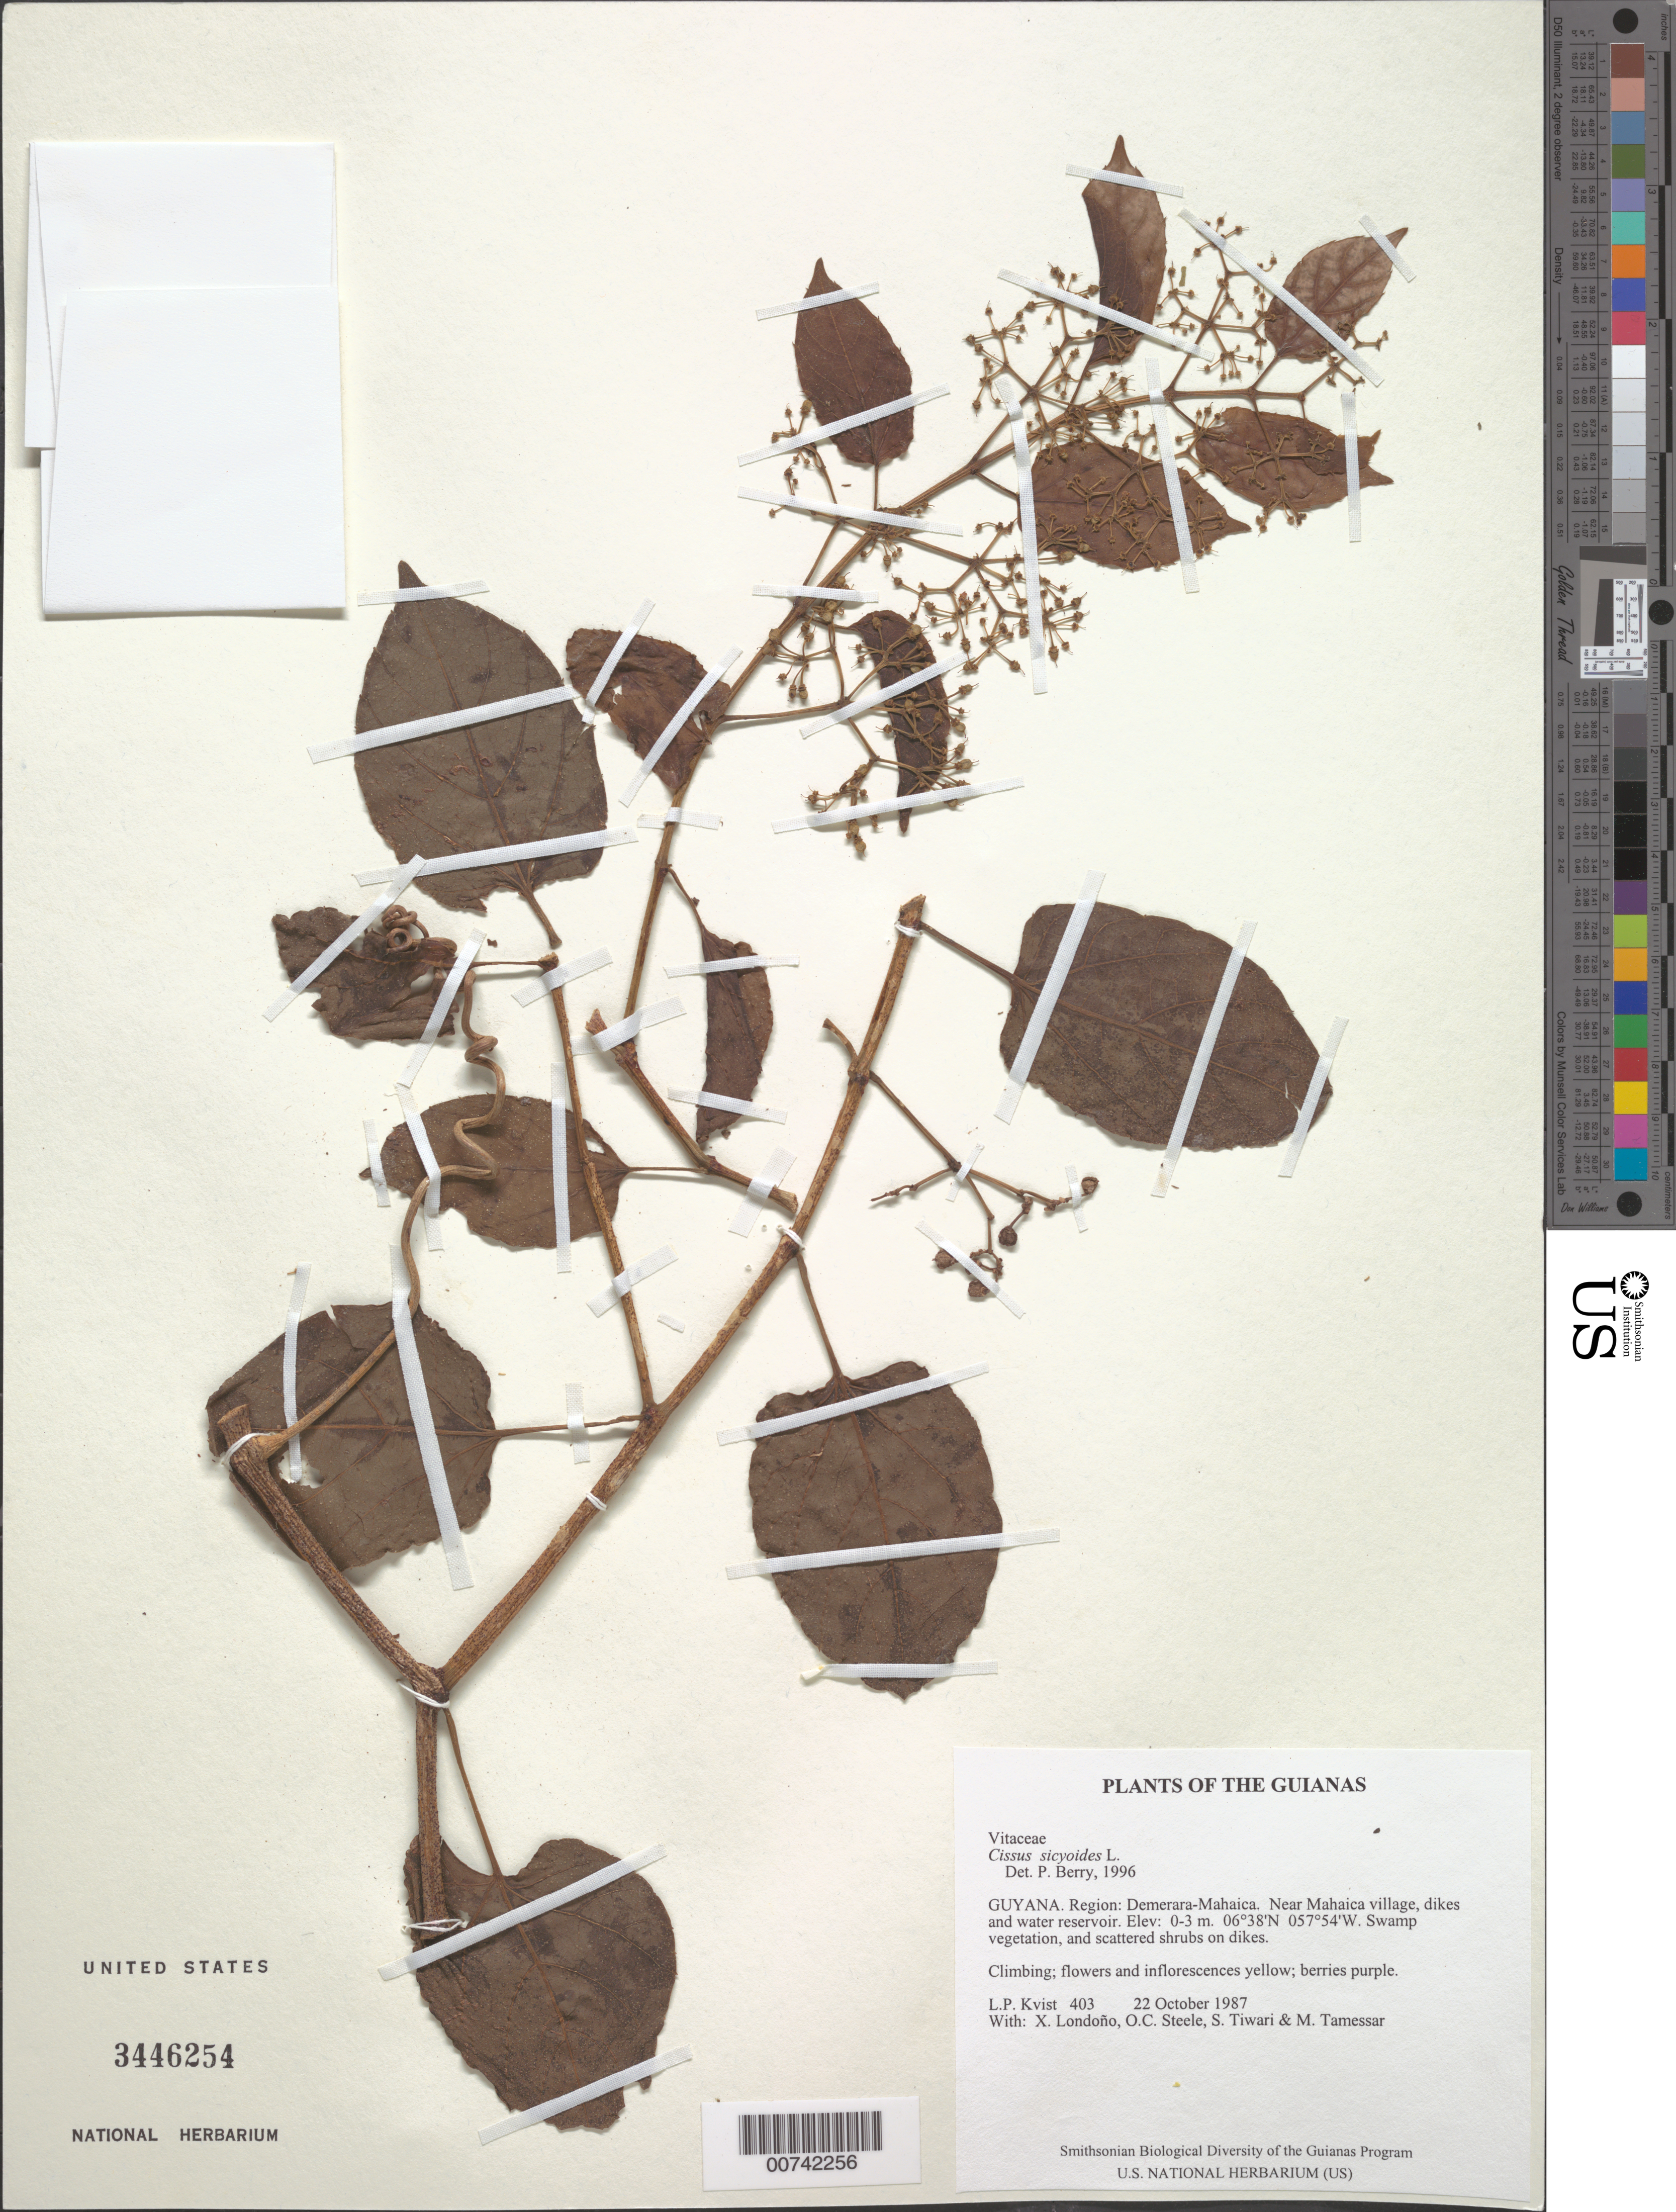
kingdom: Plantae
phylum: Tracheophyta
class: Magnoliopsida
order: Vitales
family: Vitaceae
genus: Cissus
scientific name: Cissus sicyoides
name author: L.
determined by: Berry, P. E., (WIS), University of Wisconsin - Madison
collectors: L. P. Kvist, X. Londoño, O. C. Steele, S. Tiwari & M. Tamessar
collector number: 403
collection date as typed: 22 October 1987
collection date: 1987-10-22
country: Guyana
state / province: Demerara-Mahaica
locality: Near Mahaica village, dikes and water reservoir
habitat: Swamp vegetation, and scattered shrubs on dikes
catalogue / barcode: US 3446254